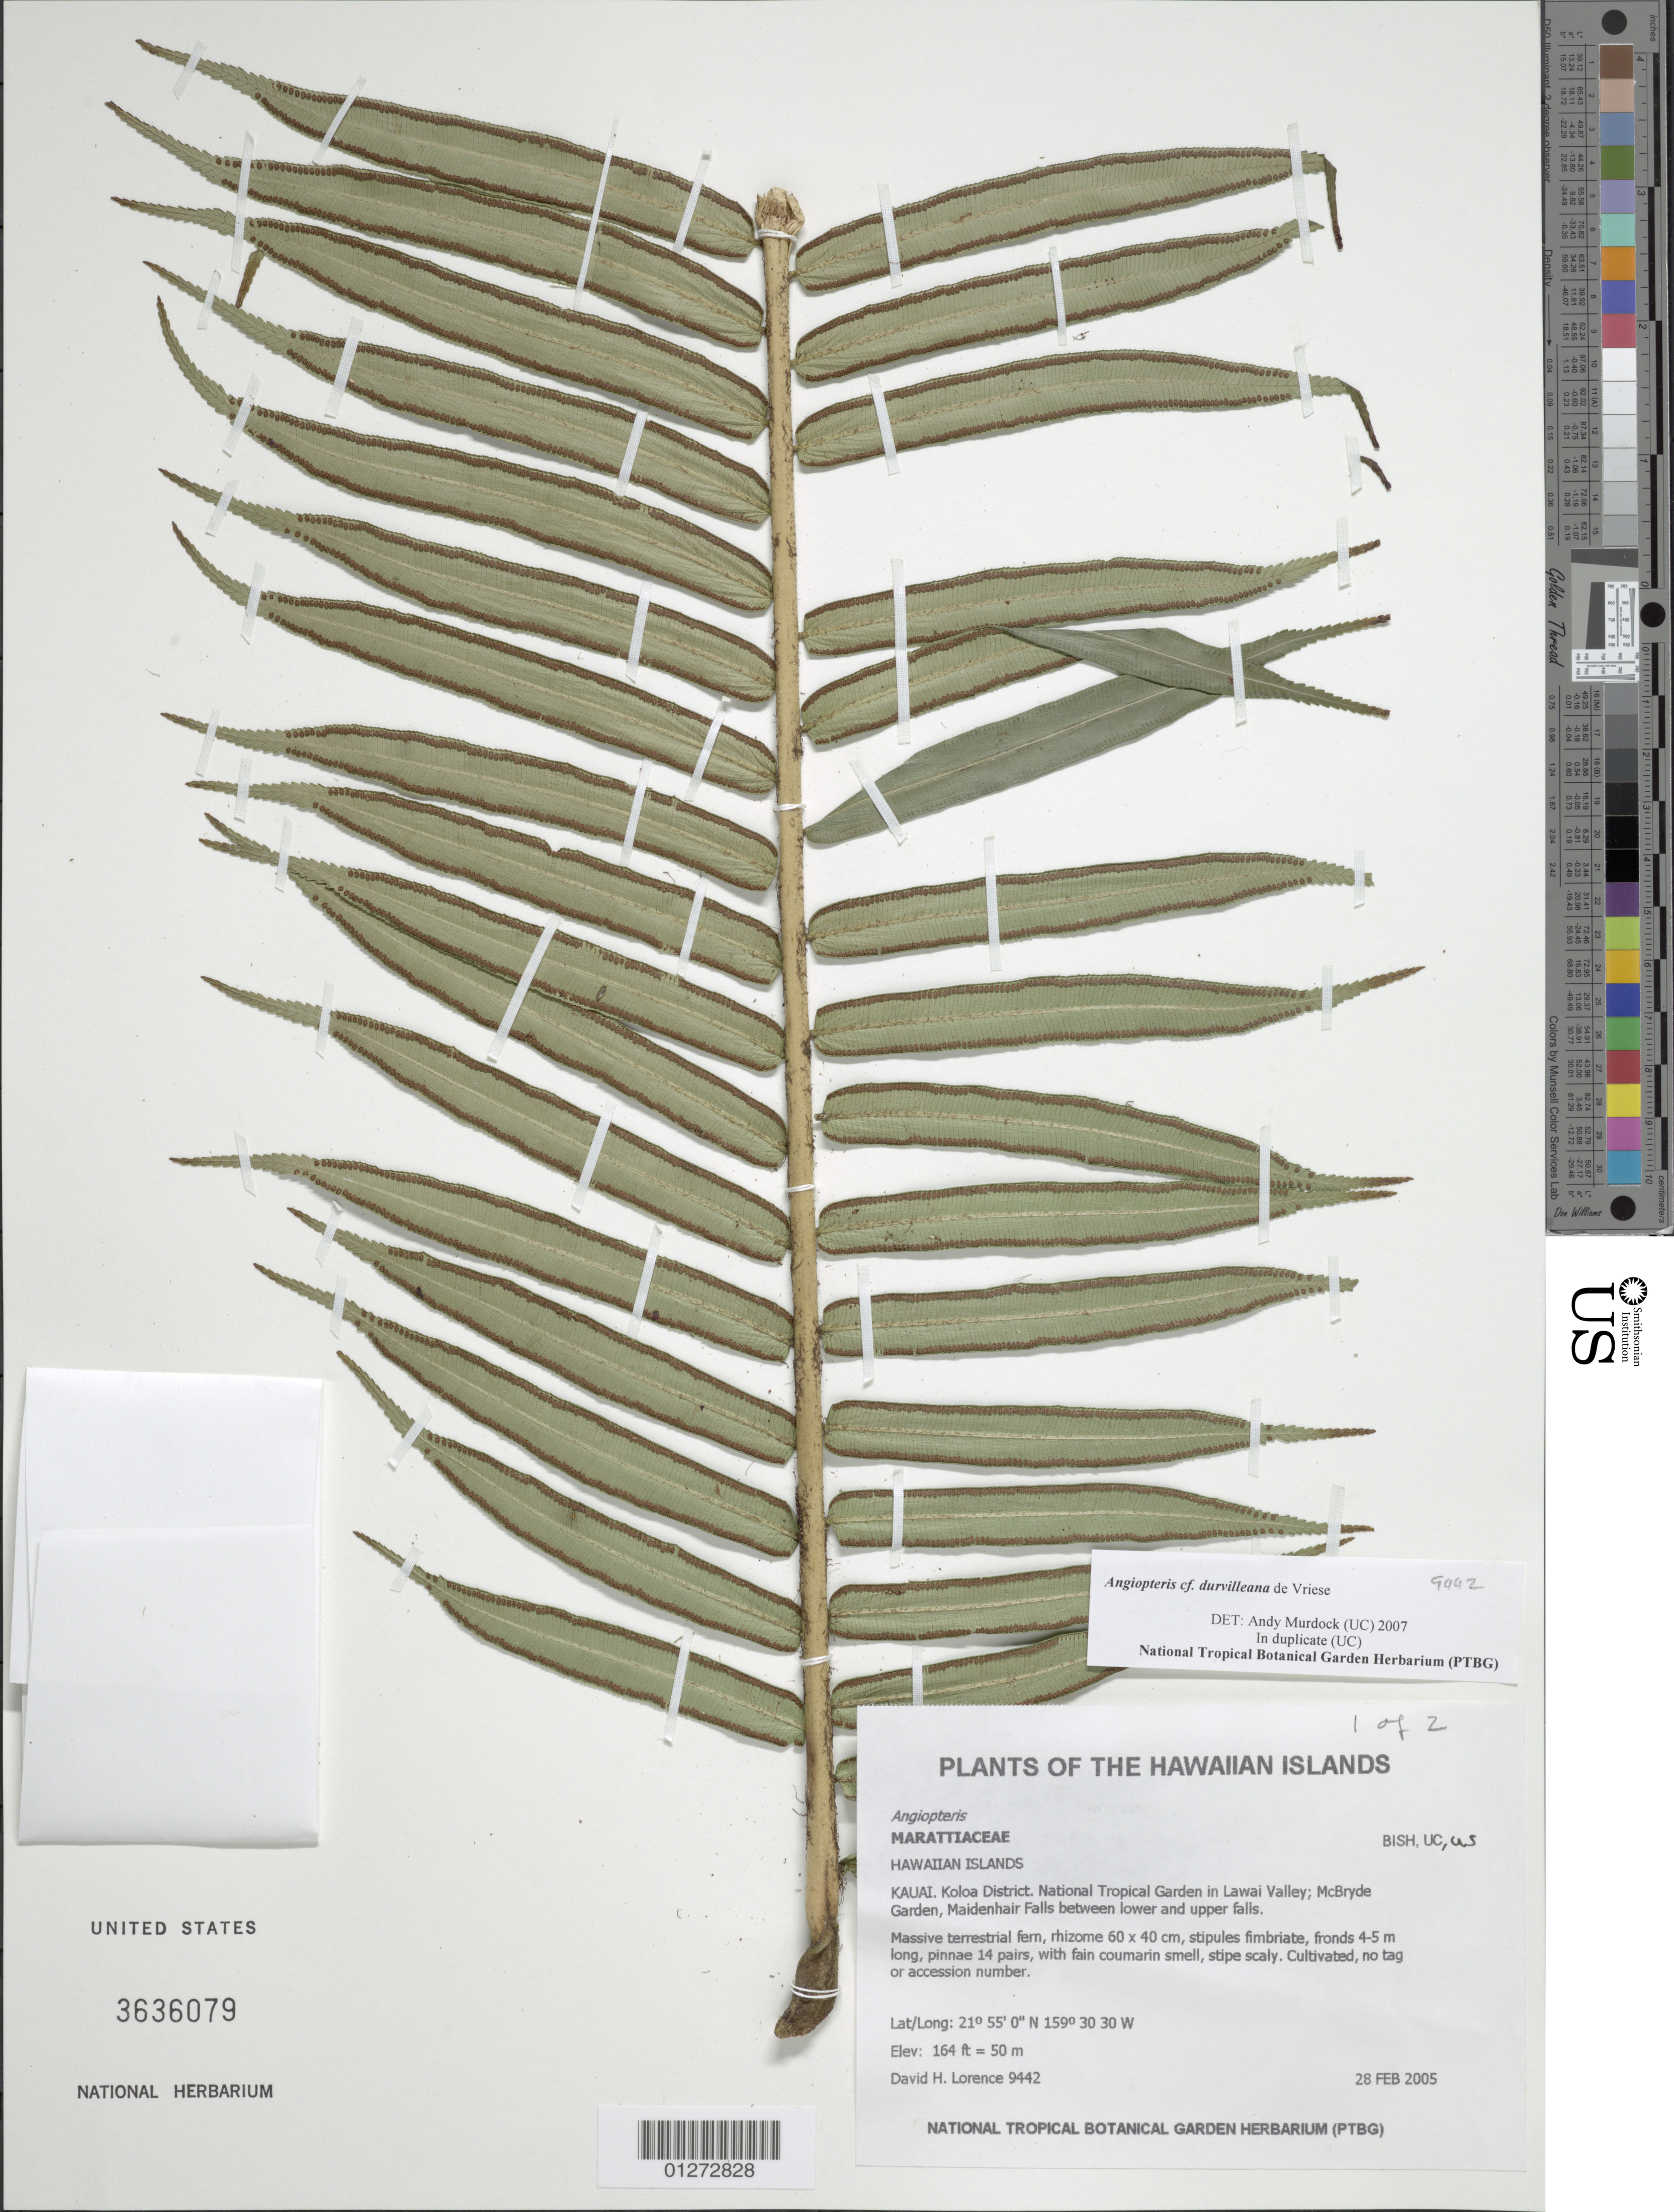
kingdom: Plantae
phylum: Tracheophyta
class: Polypodiopsida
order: Marattiales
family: Marattiaceae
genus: Angiopteris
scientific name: Angiopteris durvilleana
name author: de Vriese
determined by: Murdock, A. G.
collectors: D. Lorence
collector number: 9442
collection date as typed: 28 Feb 2005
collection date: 2005-02-28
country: United States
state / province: Hawaii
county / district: Kauai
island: Kaua'i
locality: National Tropical Garden in Lawai Valley; McBryde Garden, Maidenhair Falls between lower and upper falls.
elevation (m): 50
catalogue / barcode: US 3636079